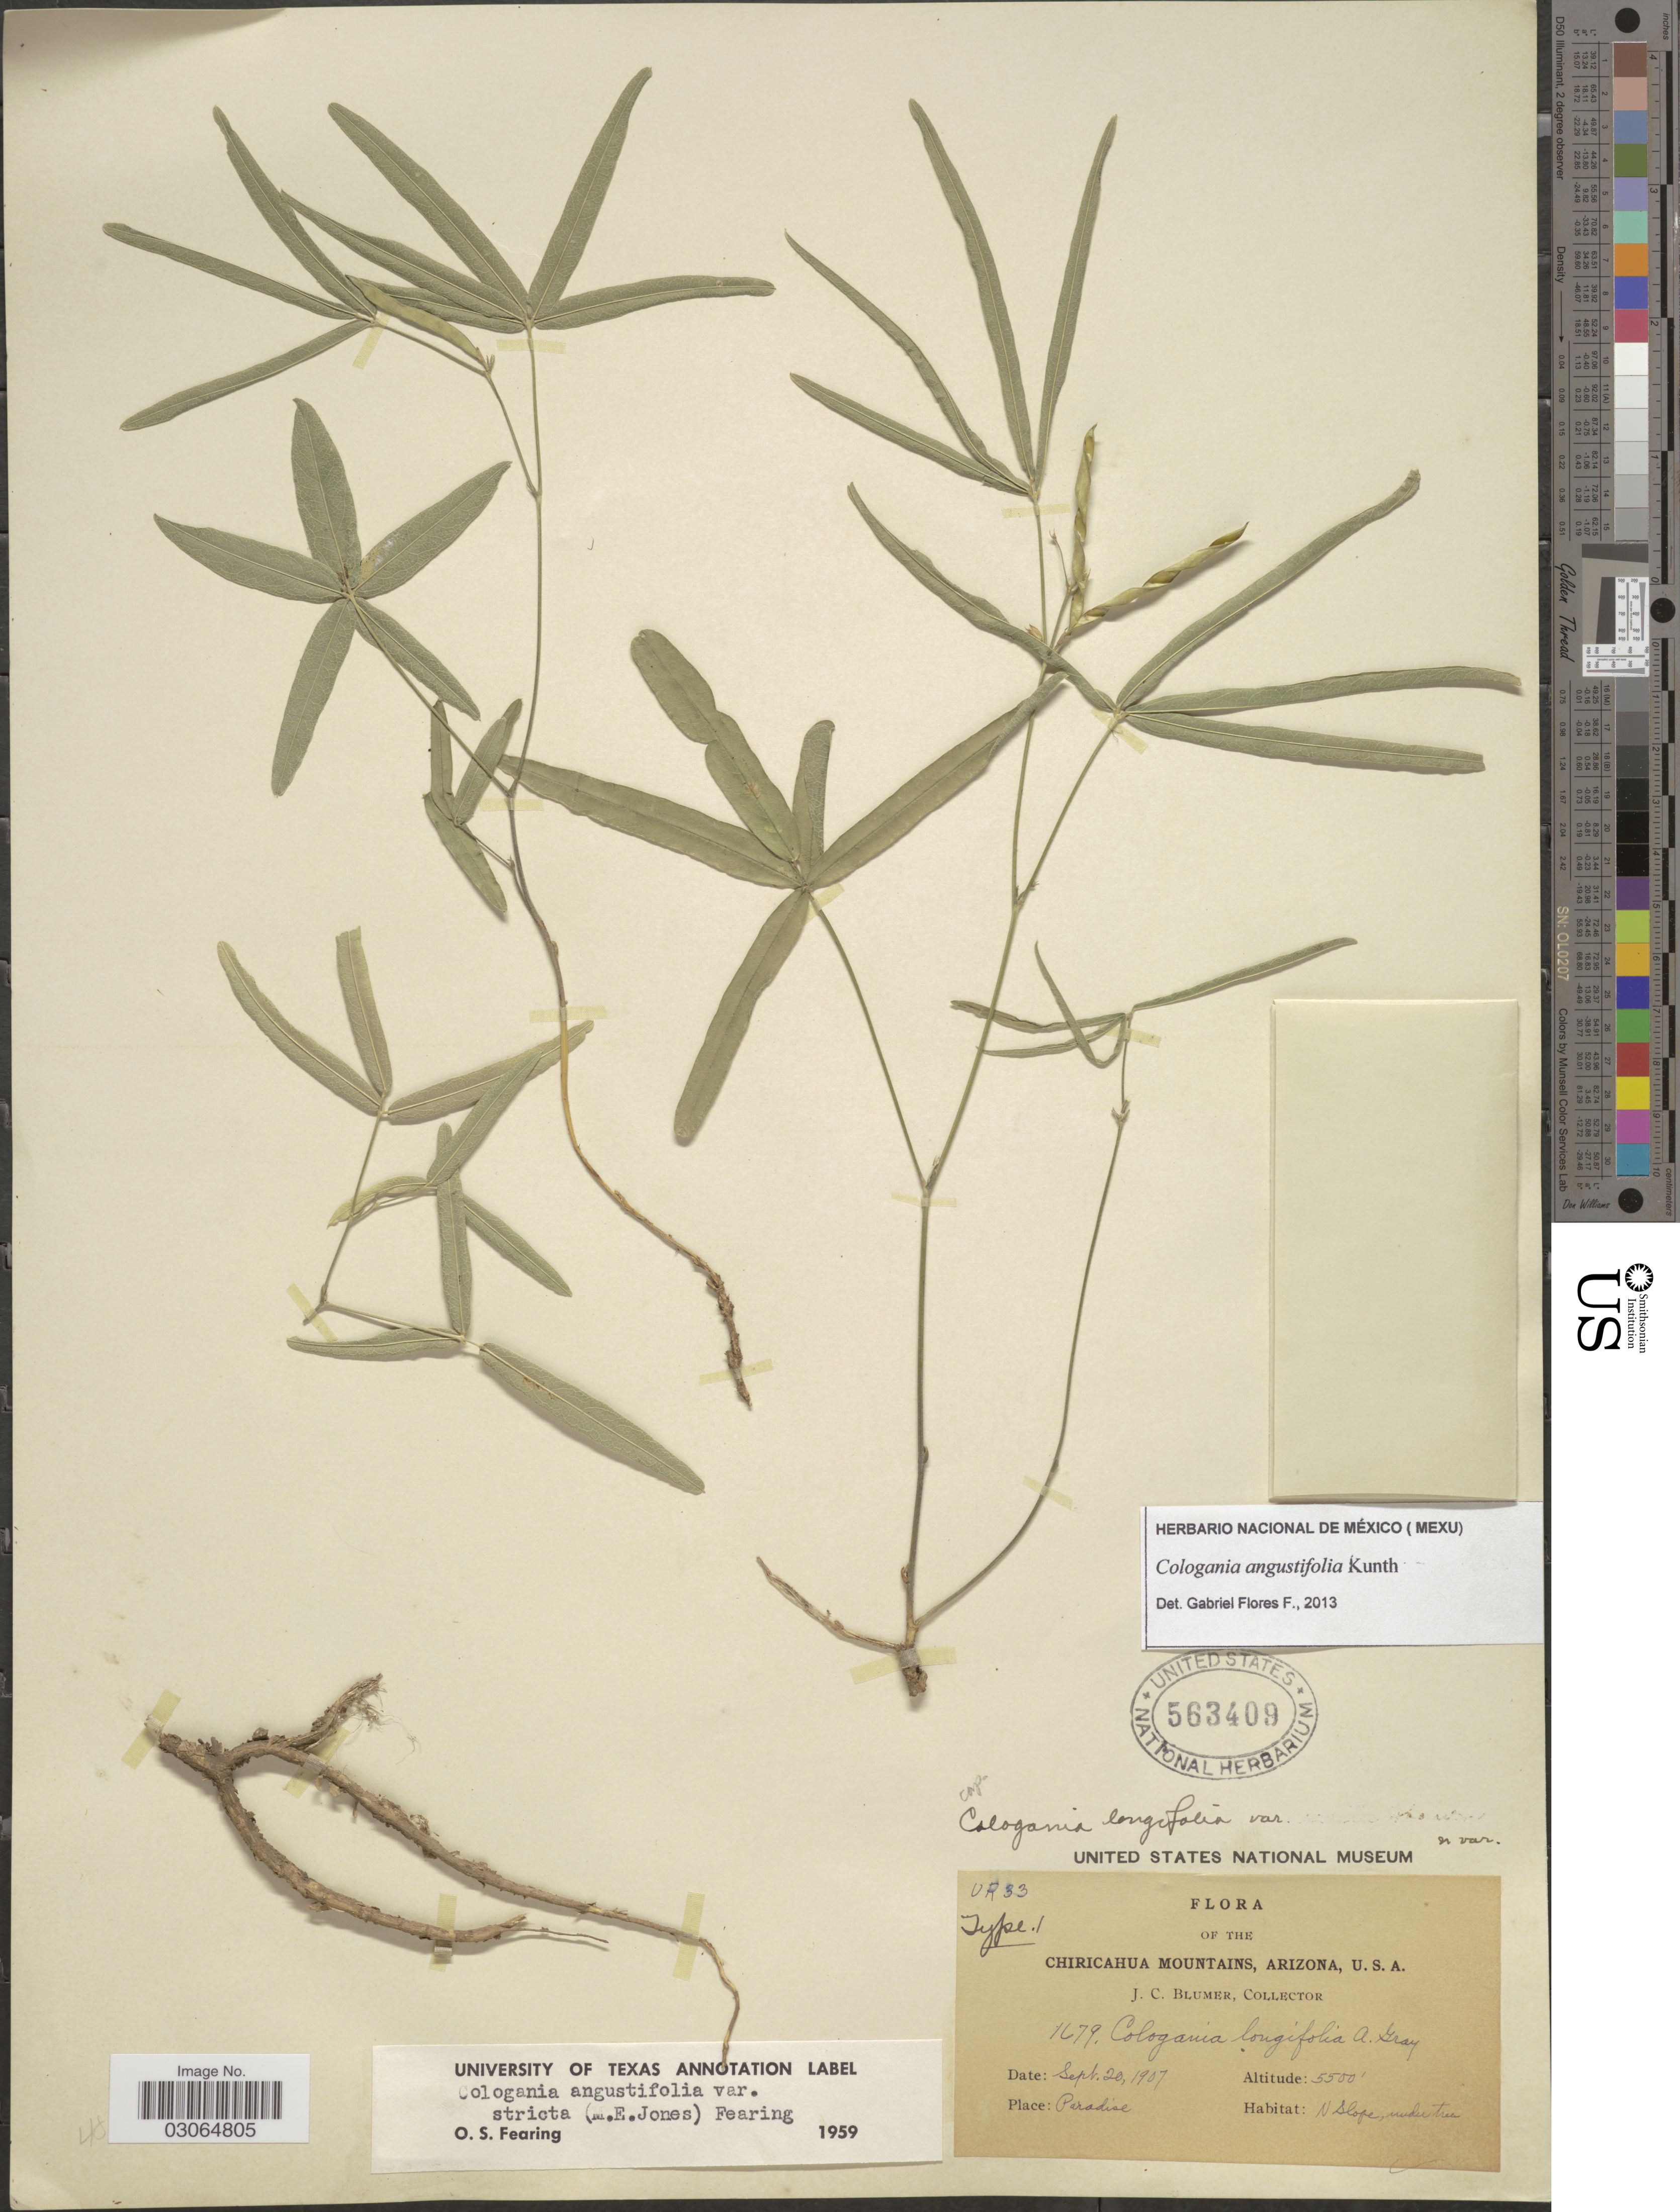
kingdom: Plantae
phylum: Tracheophyta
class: Magnoliopsida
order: Fabales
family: Fabaceae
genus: Cologania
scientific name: Cologania angustifolia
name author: Kunth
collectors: J. C. Blumer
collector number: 1679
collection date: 1907-09-20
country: United States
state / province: Arizona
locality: Chiricahua mountains. Paradise. N slope.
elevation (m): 1676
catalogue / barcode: US 563409